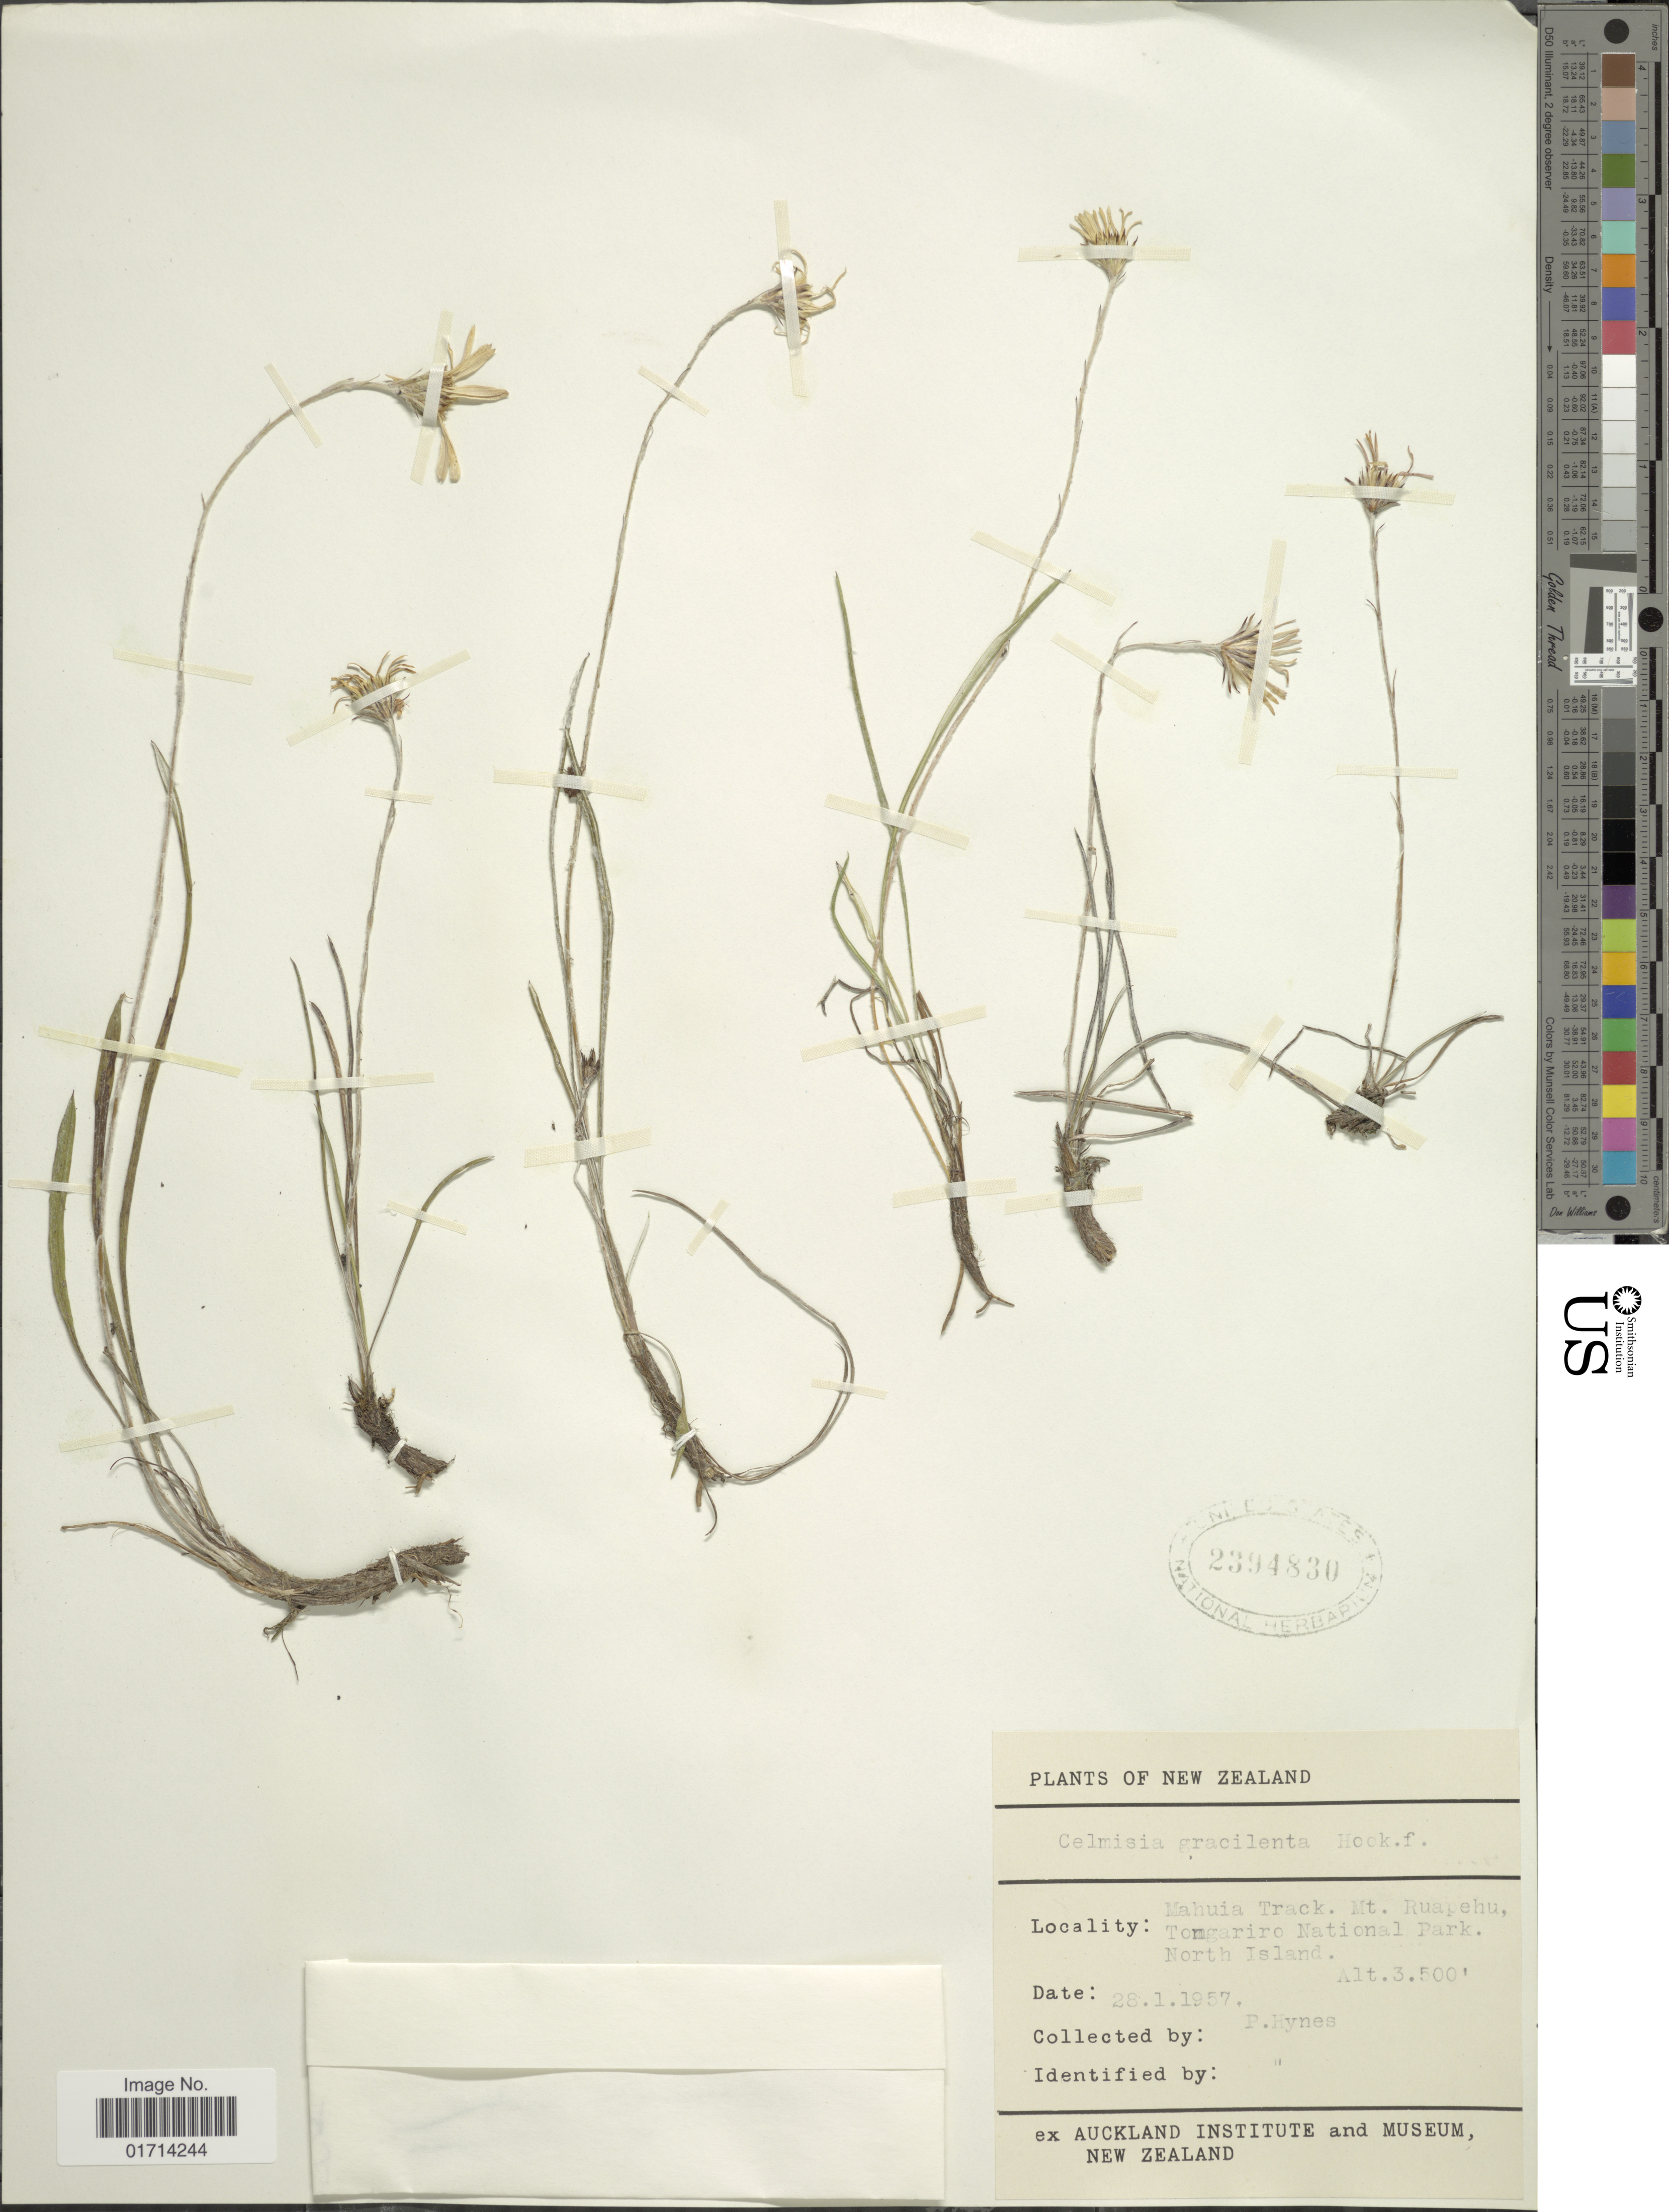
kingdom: Plantae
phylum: Tracheophyta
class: Magnoliopsida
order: Asterales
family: Asteraceae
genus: Celmisia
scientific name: Celmisia gracilenta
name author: Hook. f.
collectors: P. Hynes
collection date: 1957-01-28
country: New Zealand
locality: Mahuia Track, Mt. Ruapehu, Tomgariro National Park, North Island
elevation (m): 1067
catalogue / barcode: US 2394830